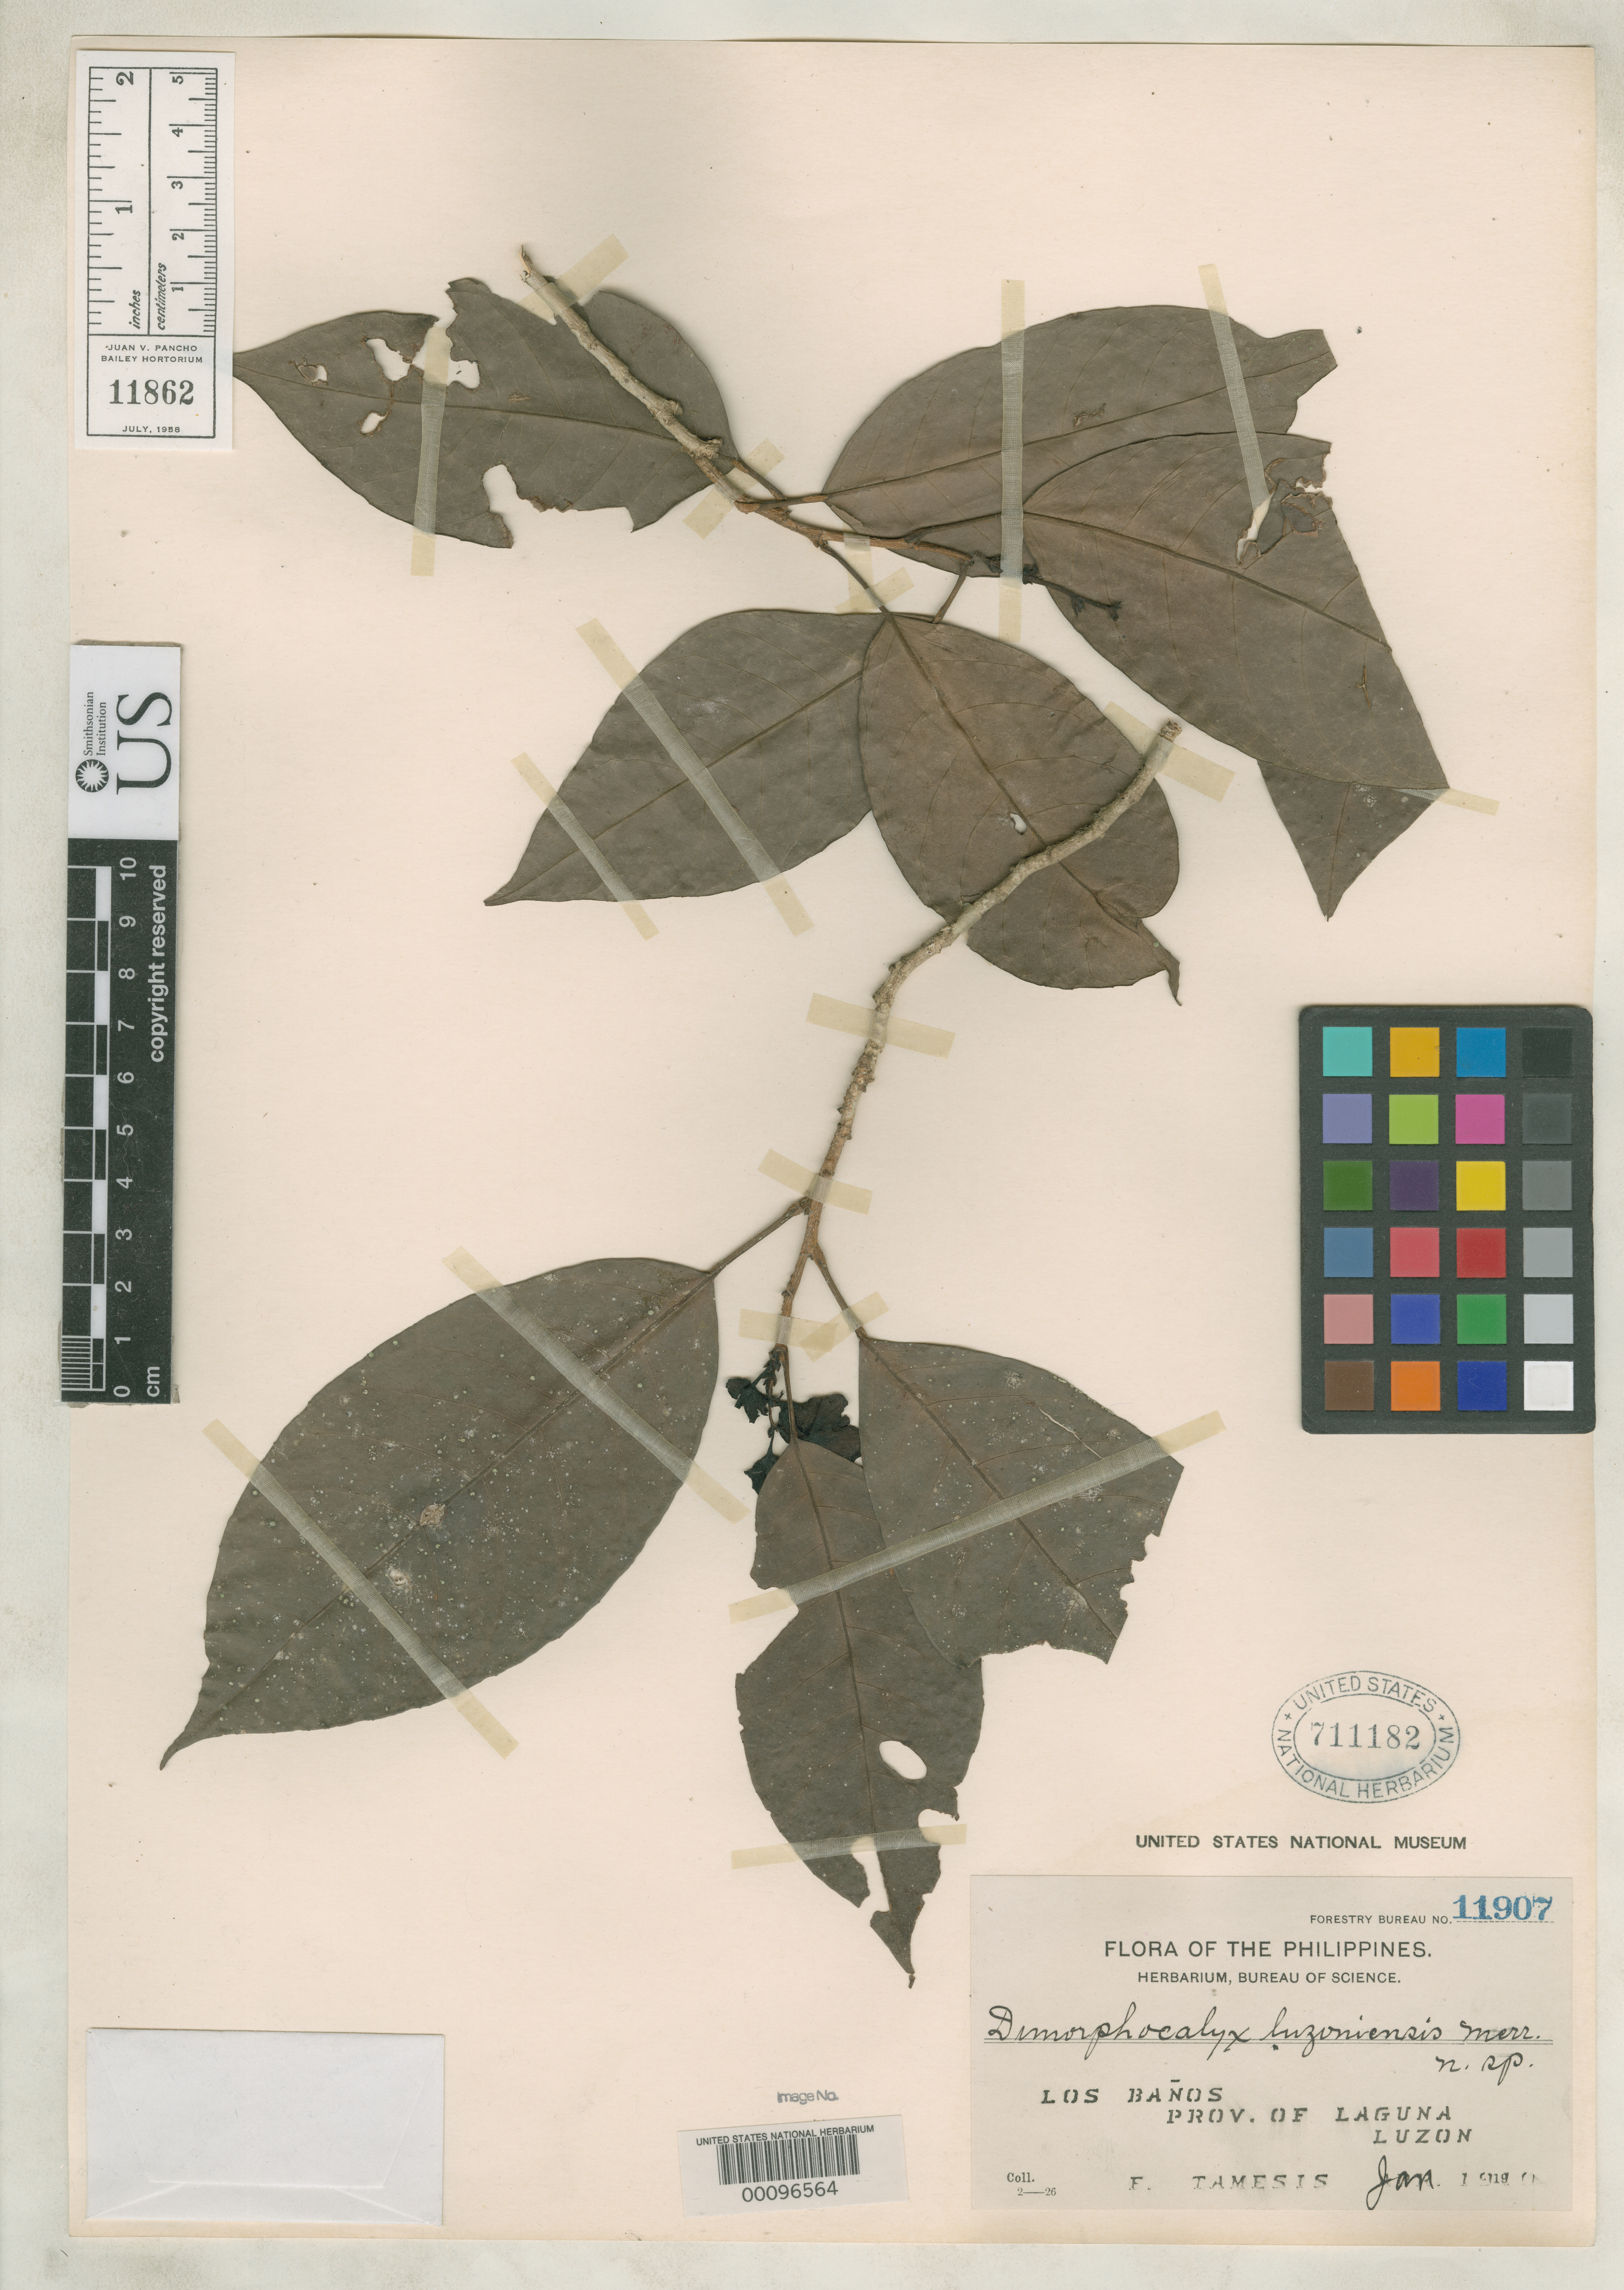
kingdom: Plantae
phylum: Tracheophyta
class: Magnoliopsida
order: Malpighiales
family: Euphorbiaceae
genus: Dimorphocalyx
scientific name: Dimorphocalyx luzoniensis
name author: Merr.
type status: Syntype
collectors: F. Tamesis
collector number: Bur. Sci. 11907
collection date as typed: Jan 1919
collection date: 1919-01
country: Philippines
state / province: Calabarzon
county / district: Laguna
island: Luzon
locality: Los Banos.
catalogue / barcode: US 711182